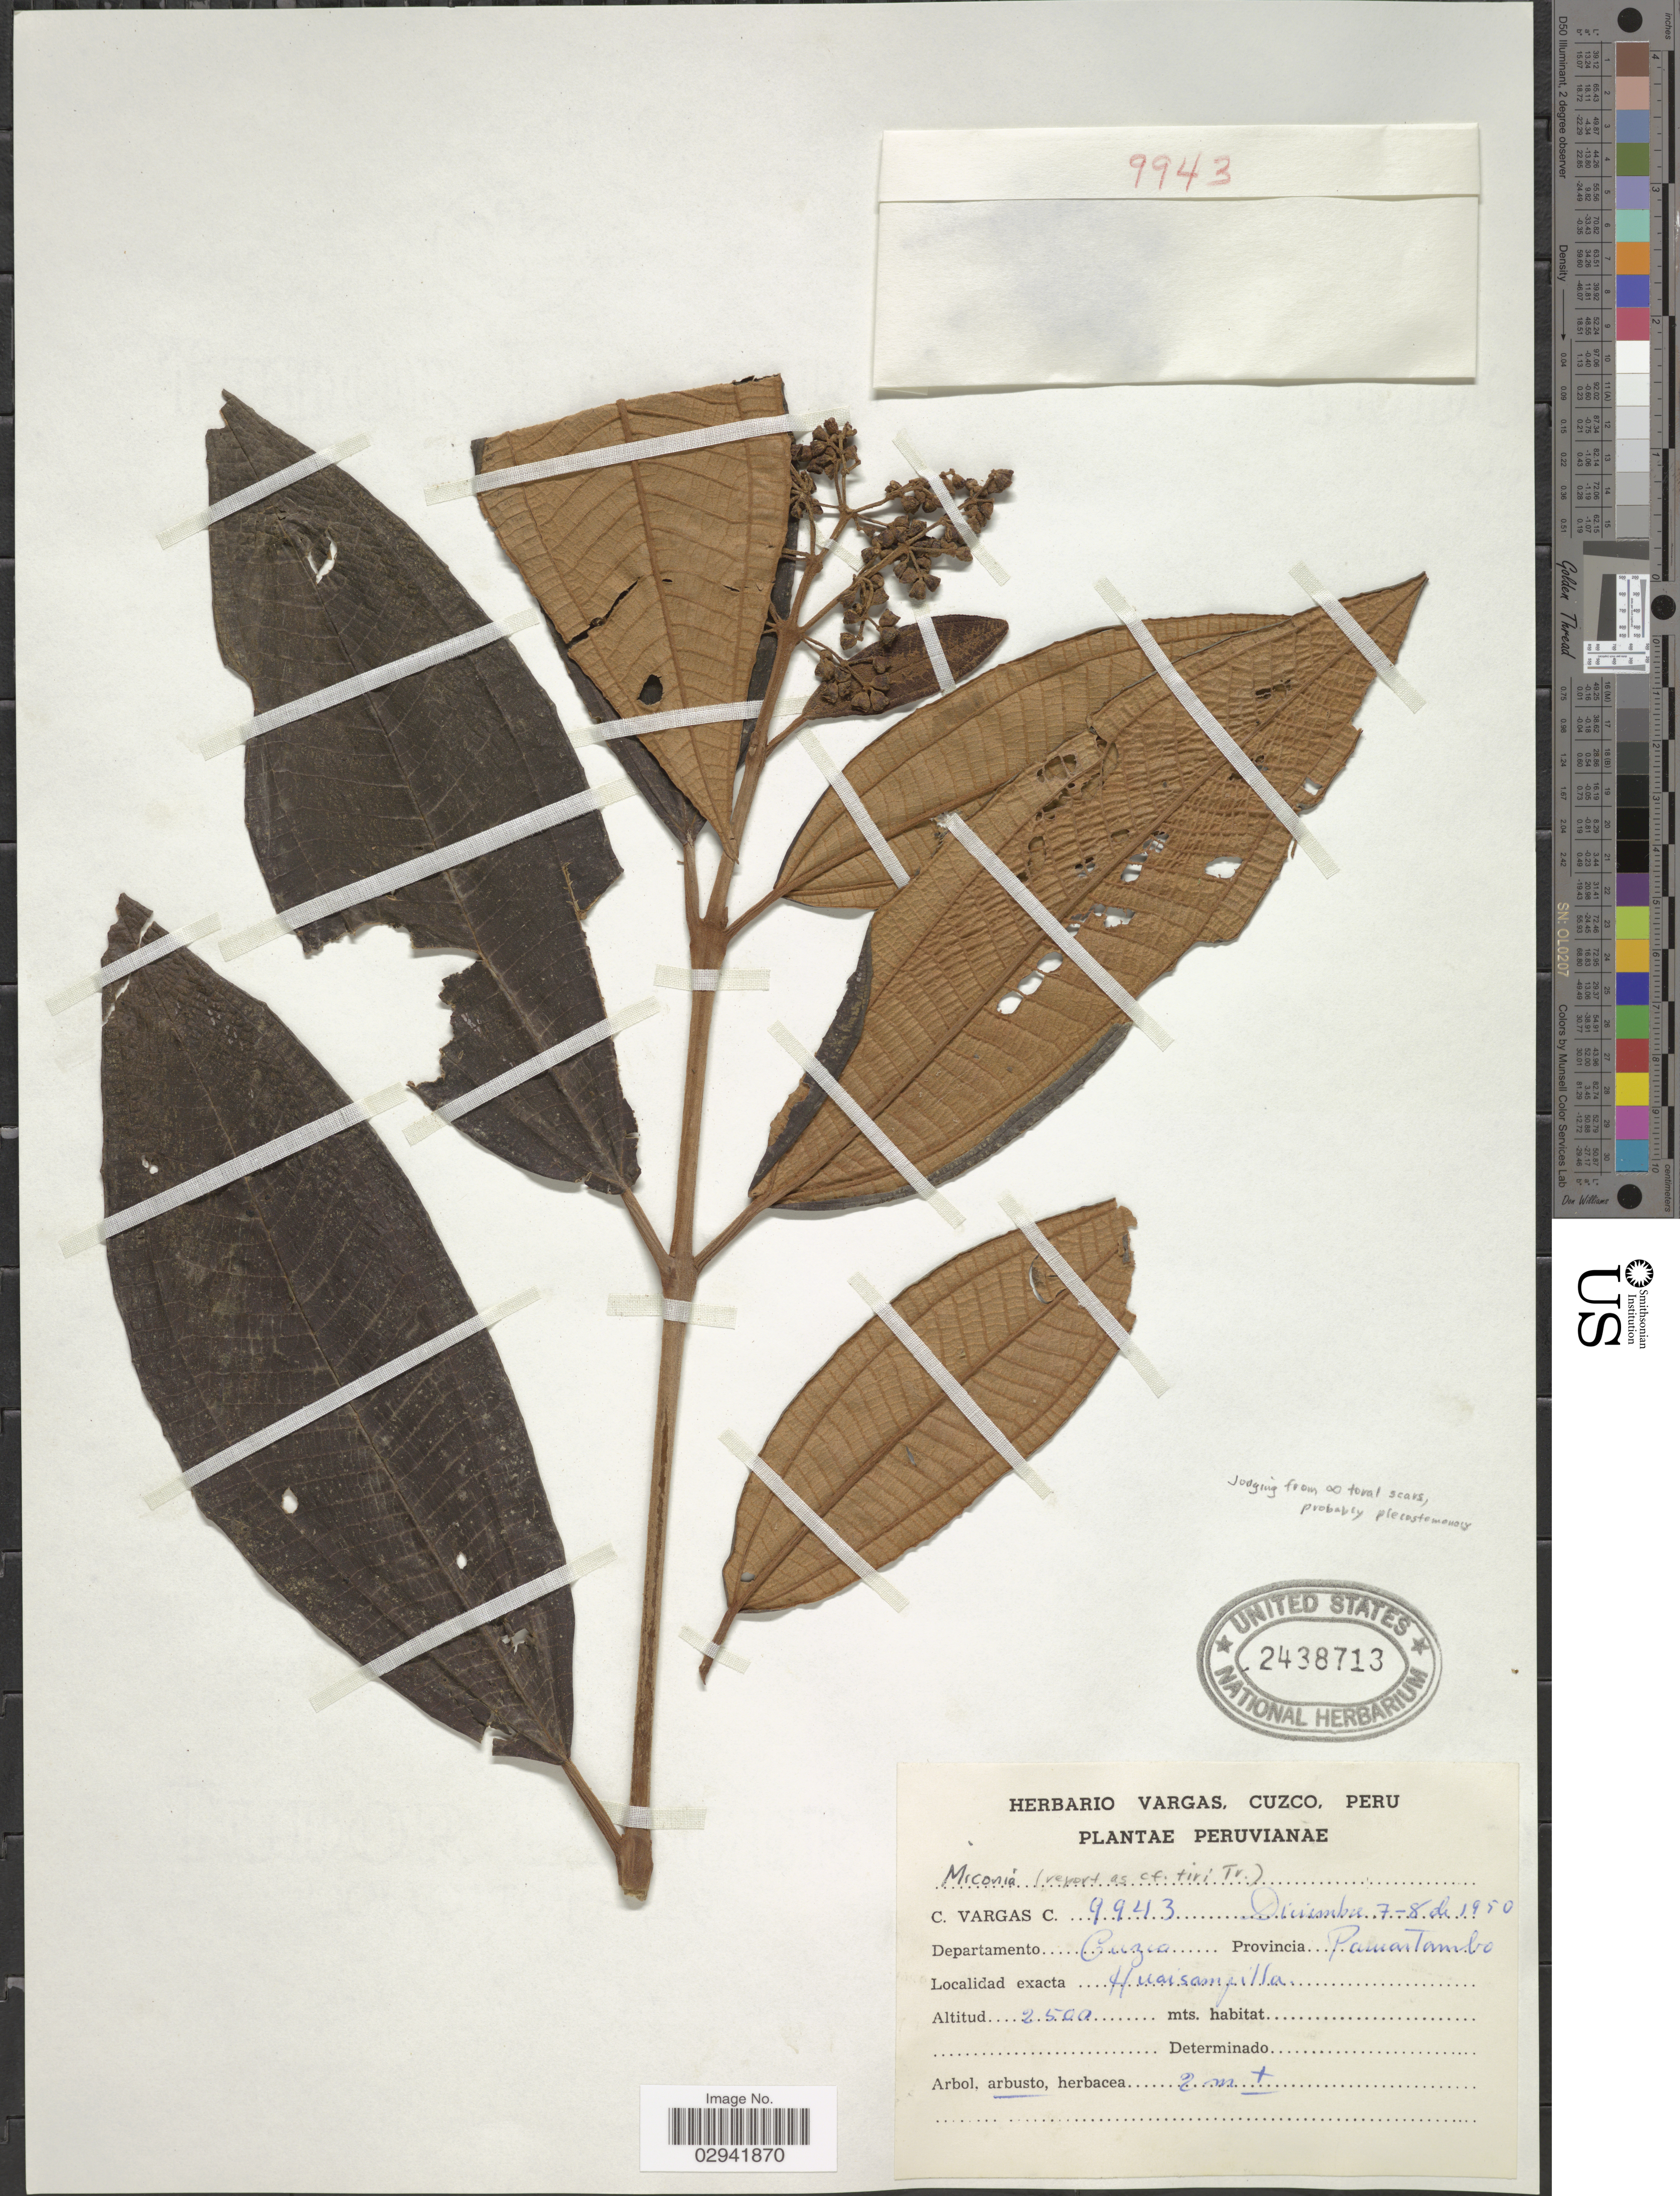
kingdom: Plantae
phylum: Tracheophyta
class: Magnoliopsida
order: Myrtales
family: Melastomataceae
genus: Miconia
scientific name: Miconia pavoniana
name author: Naudin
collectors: C. Vargas Calderón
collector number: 9943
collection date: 1950-12-07/1950-12-08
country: Peru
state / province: Cusco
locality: Departamento Cuzco, Provincia Paucartambo. Huaisampilla.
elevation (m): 2500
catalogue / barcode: US 2438713